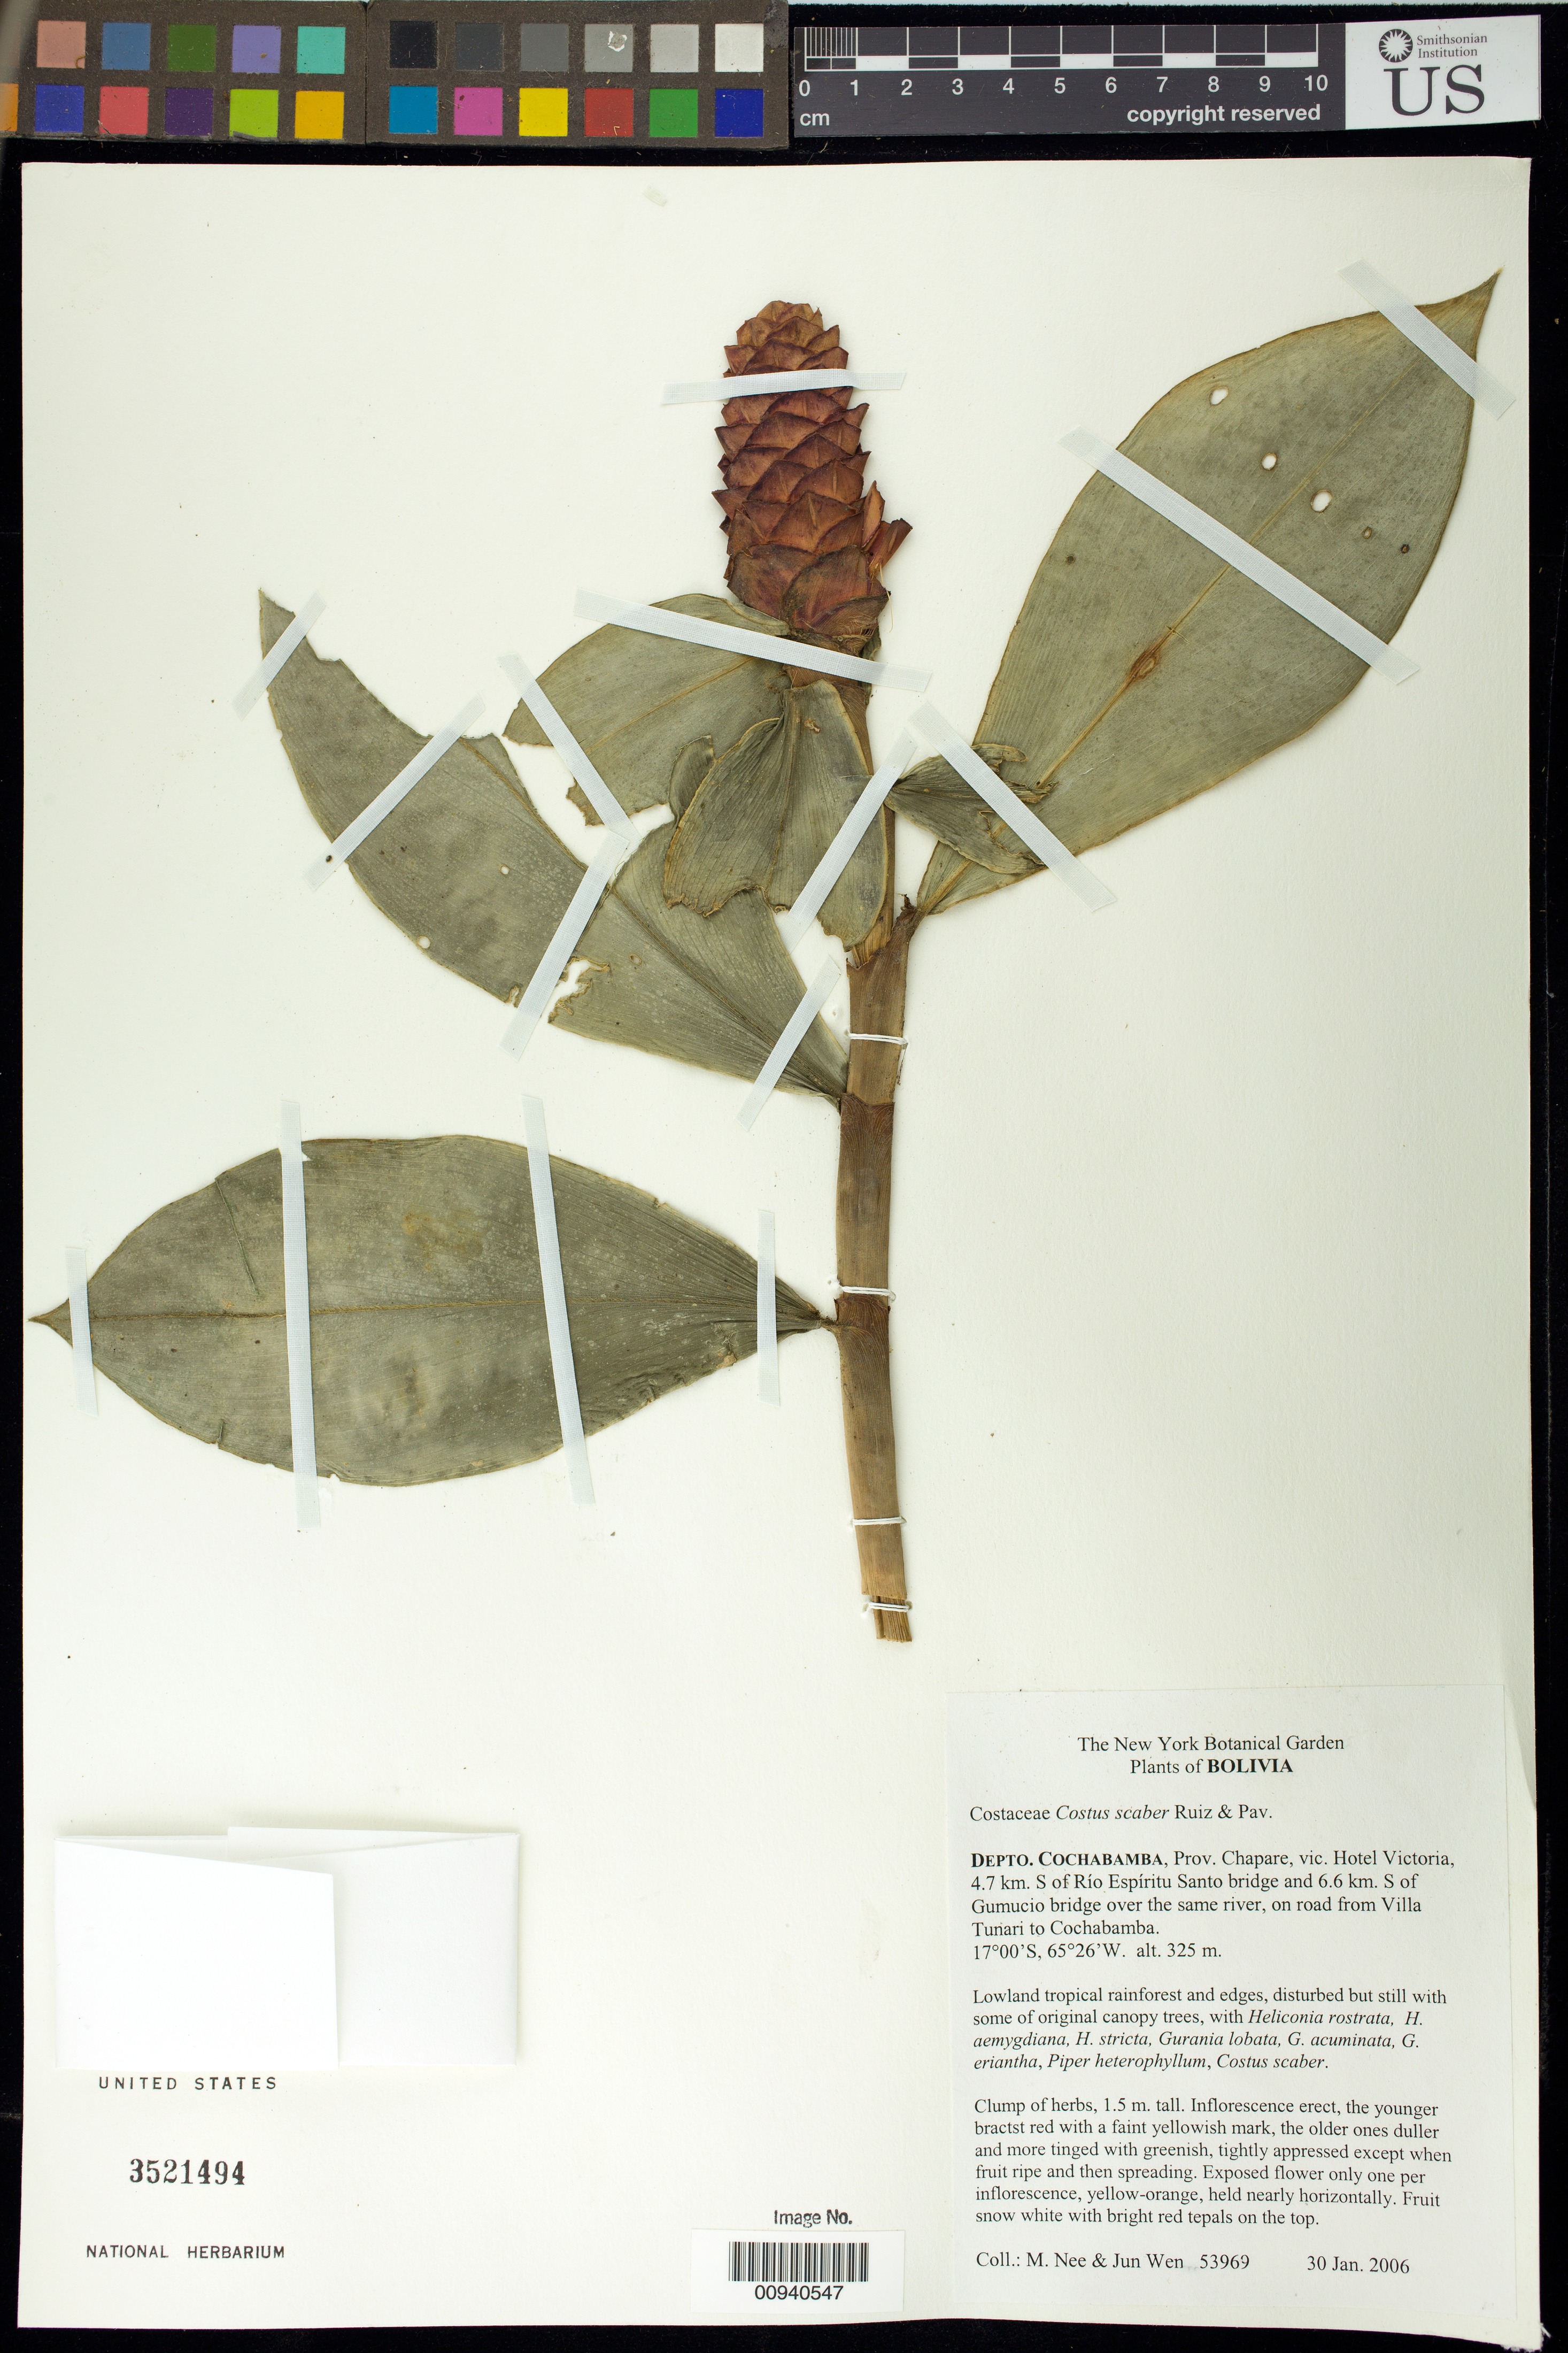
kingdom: Plantae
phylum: Tracheophyta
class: Liliopsida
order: Zingiberales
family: Costaceae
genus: Costus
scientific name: Costus scaber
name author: Ruiz & Pav.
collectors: J. Wen & M. Nee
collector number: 53969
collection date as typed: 30 Jan 2006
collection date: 2006-01-30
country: Bolivia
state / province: Cochabamba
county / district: Chapare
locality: Vic. Hotel Victoria, 4.7 km s of Rio Espiritu Santo bridge and 6.6 km s of Gumucio bridge over the same river, on road from Villa Tunari to Cochabamba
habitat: Lowland tropical rainforest and edges, disturbed but still with some of orginal canopy trees.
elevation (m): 325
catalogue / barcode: US 3521494